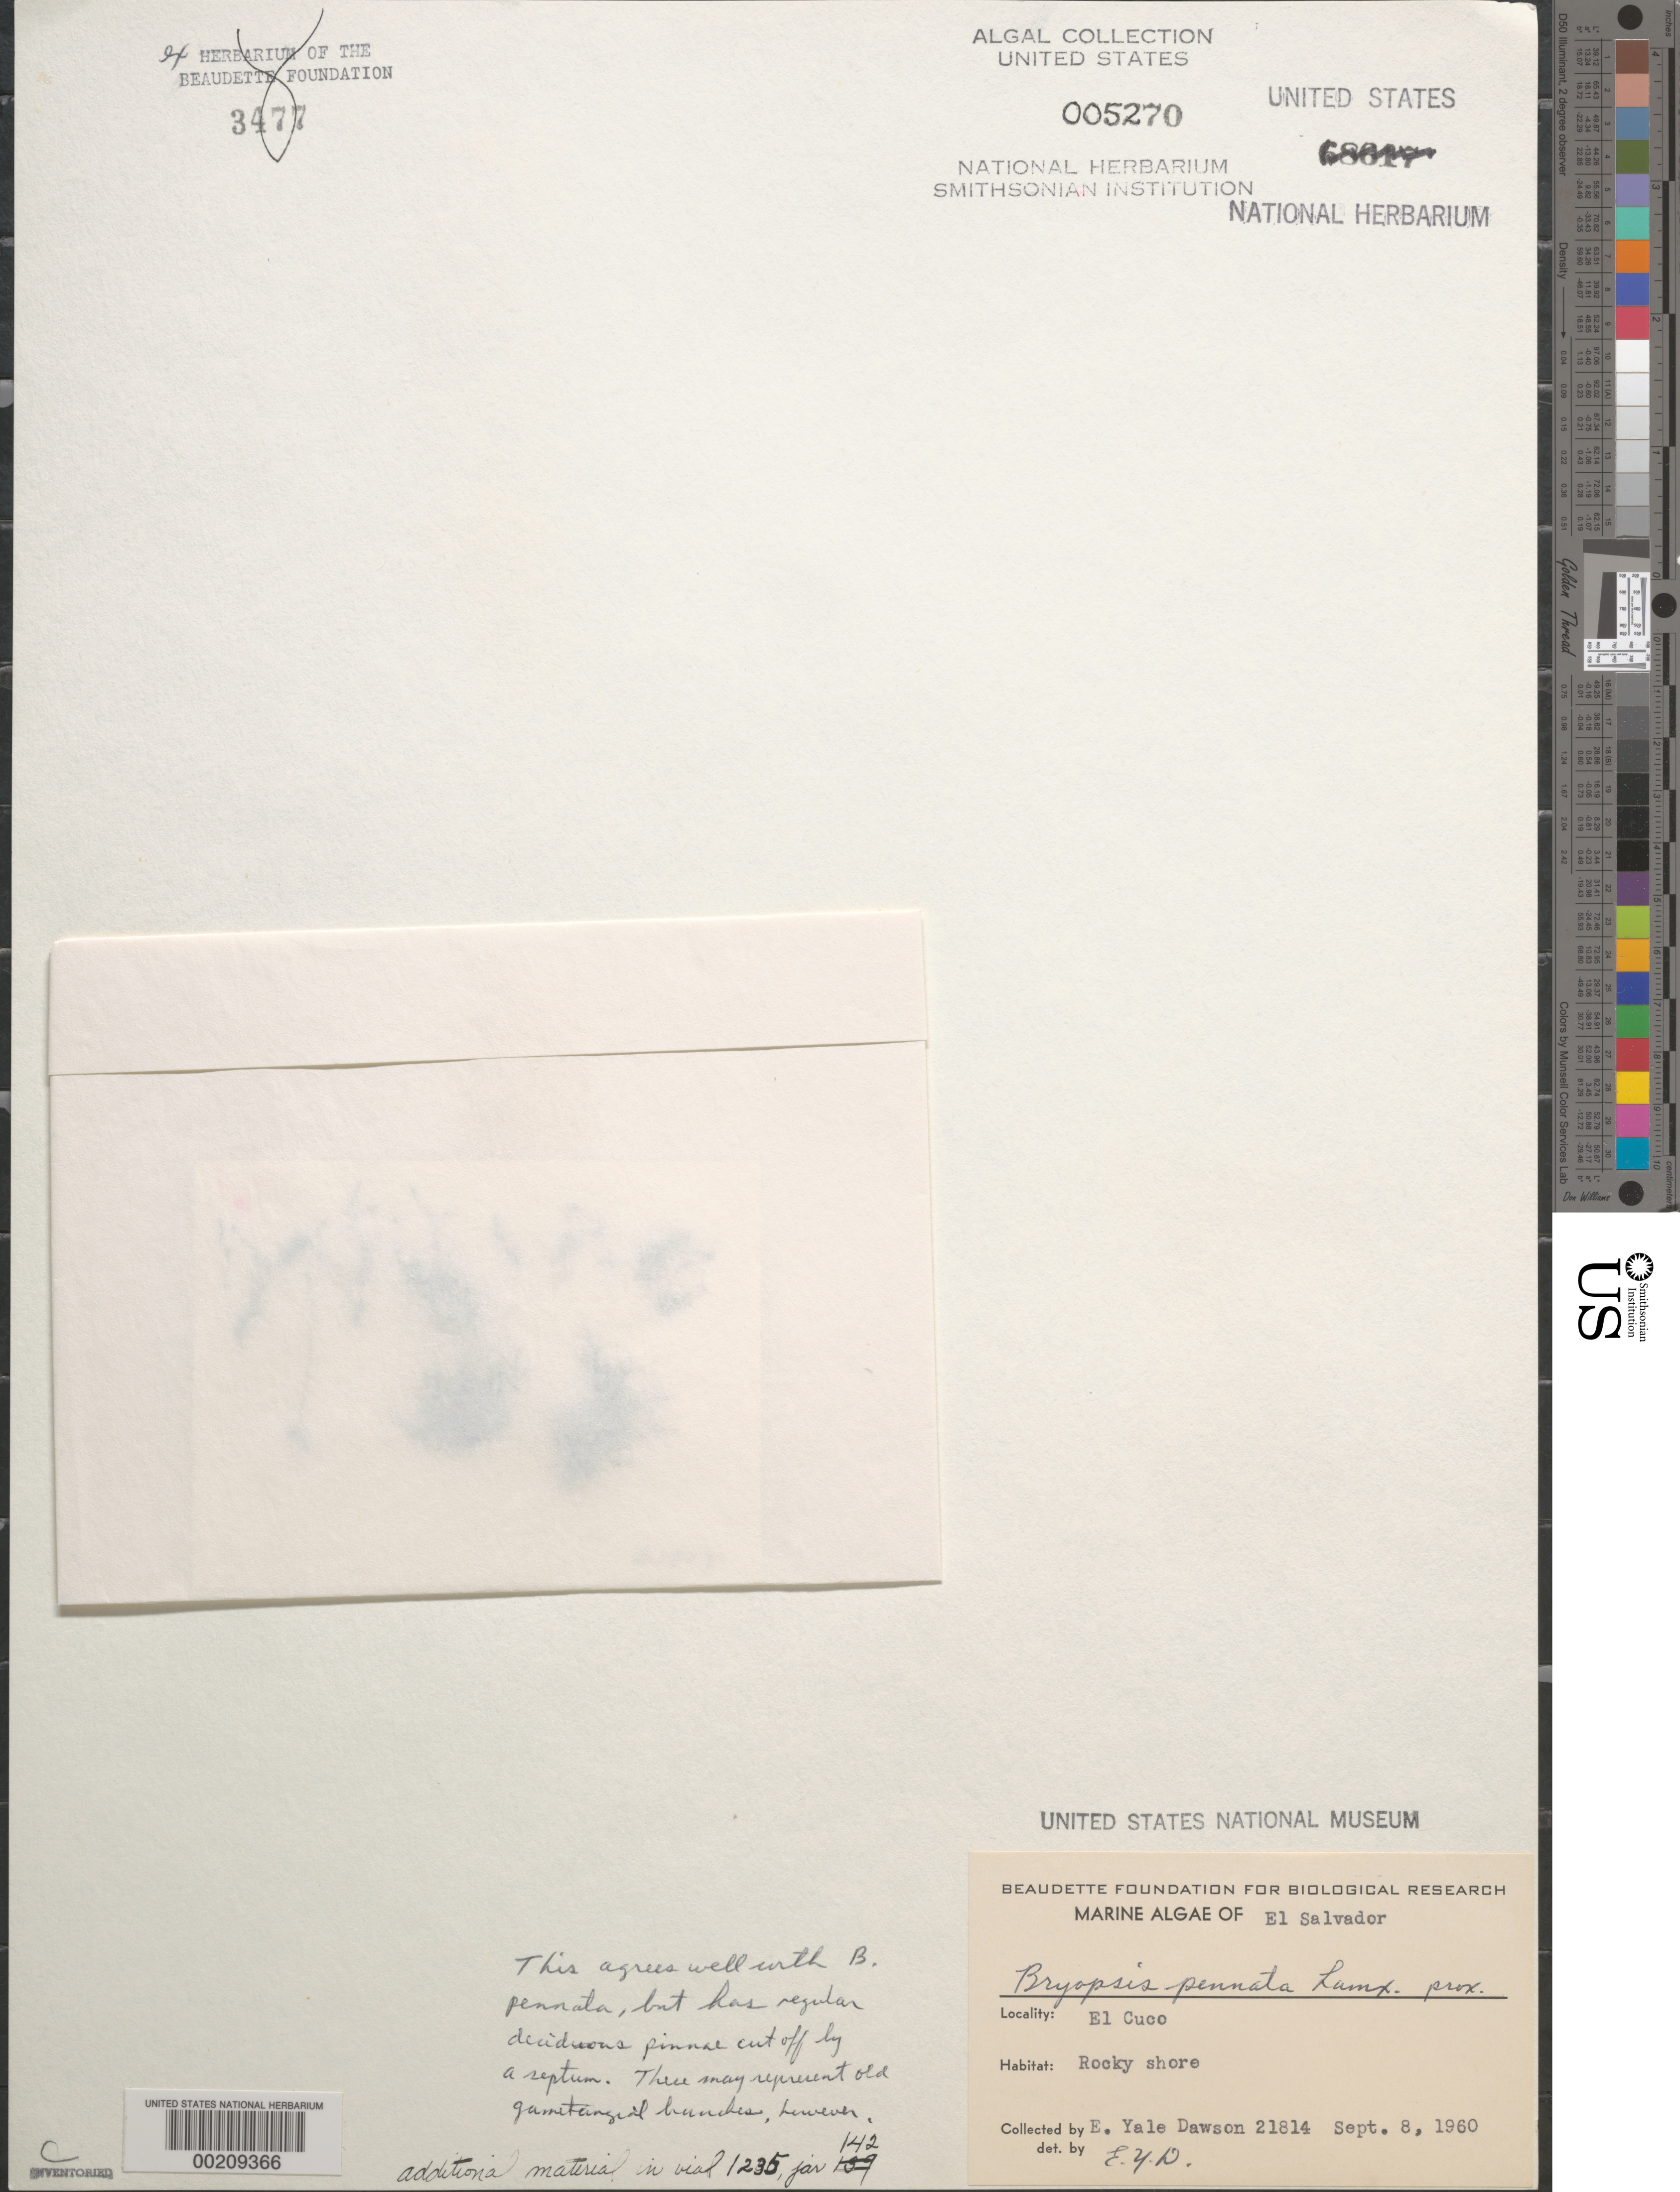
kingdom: Plantae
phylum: Chlorophyta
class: Ulvophyceae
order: Bryopsidales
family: Bryopsidaceae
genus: Bryopsis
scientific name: Bryopsis pennata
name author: J.V.Lamouroux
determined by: Dawson, E. Y.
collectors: E. Y. Dawson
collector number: EYD 21814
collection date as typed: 08 Sep 1960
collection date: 1960-09-08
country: El Salvador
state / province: Usulután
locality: El Cuco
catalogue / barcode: US 5270